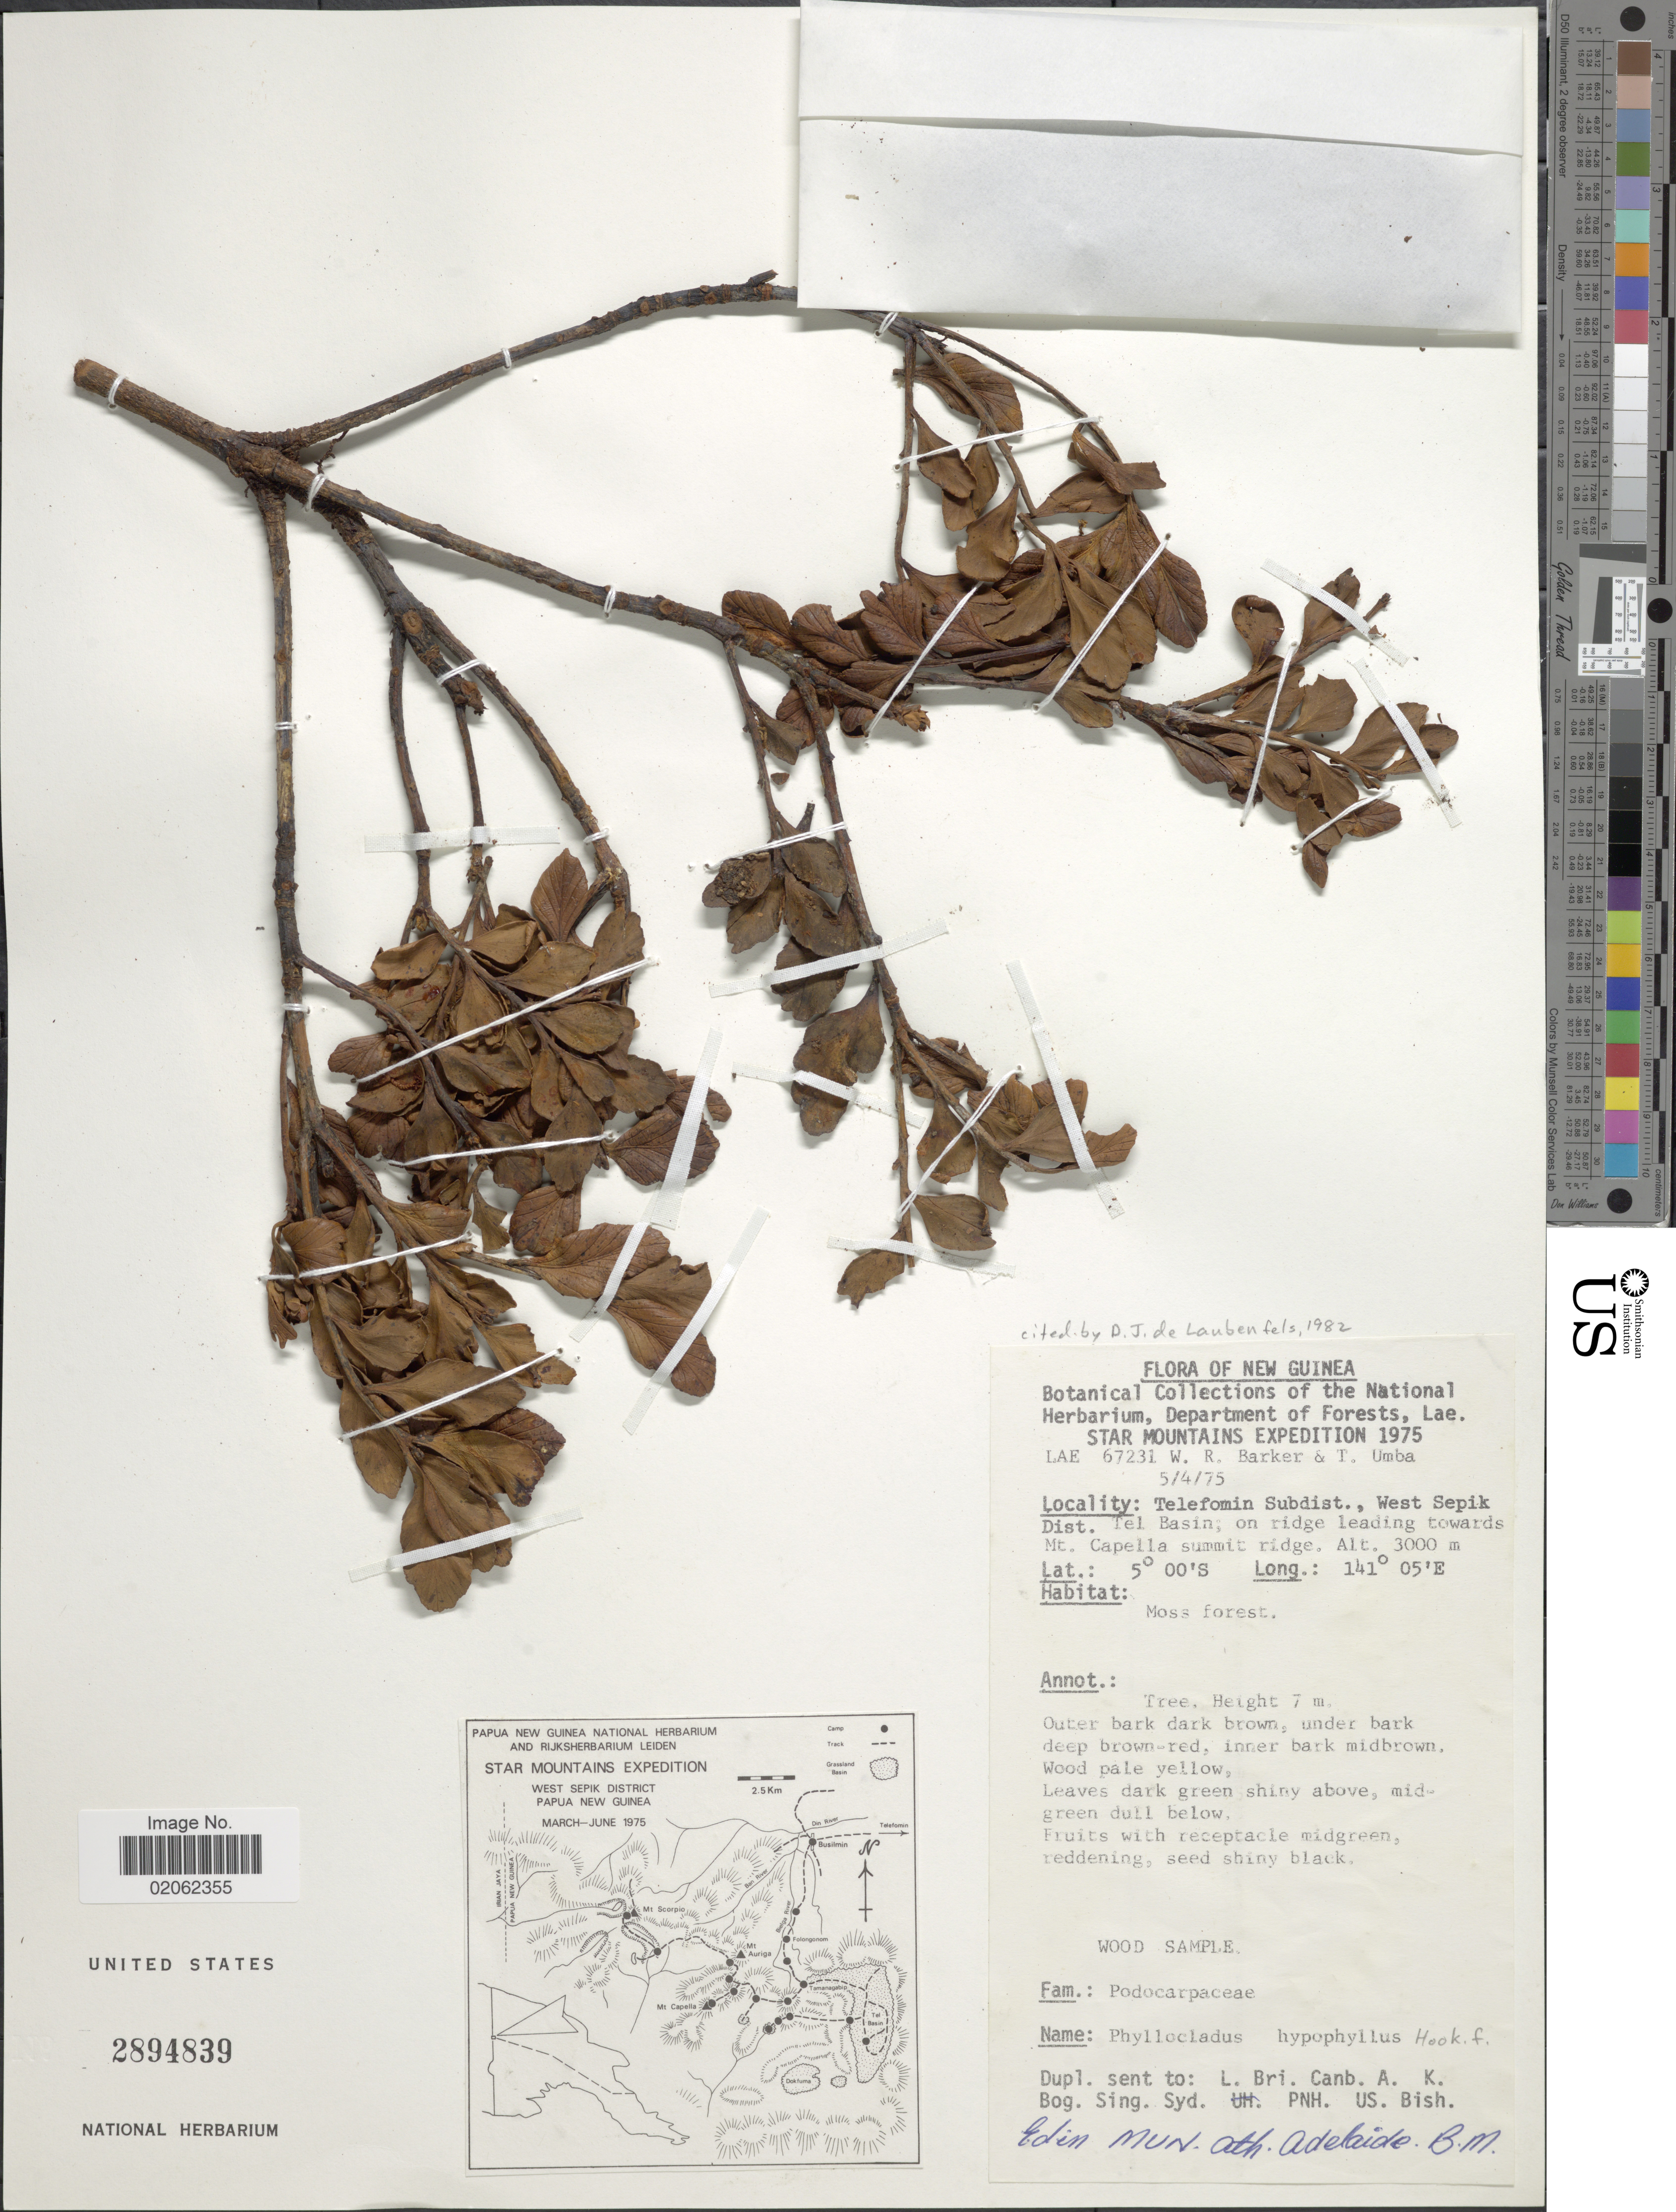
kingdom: Plantae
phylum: Tracheophyta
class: Pinopsida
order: Pinales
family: Phyllocladaceae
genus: Phyllocladus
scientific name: Phyllocladus hypophyllus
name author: Hook. f.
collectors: W. R. Barker & T. Umba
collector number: LAE 67231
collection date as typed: Transcribed d/m/y: 5/4/75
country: Papua New Guinea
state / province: Sandaun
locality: New Guinea, Star Mountains, Telefomin Subdist., West Sepik Dist. Tel Basin; on ridge leading towards Mt Capella summit ridge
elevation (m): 3000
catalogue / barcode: US 2894839